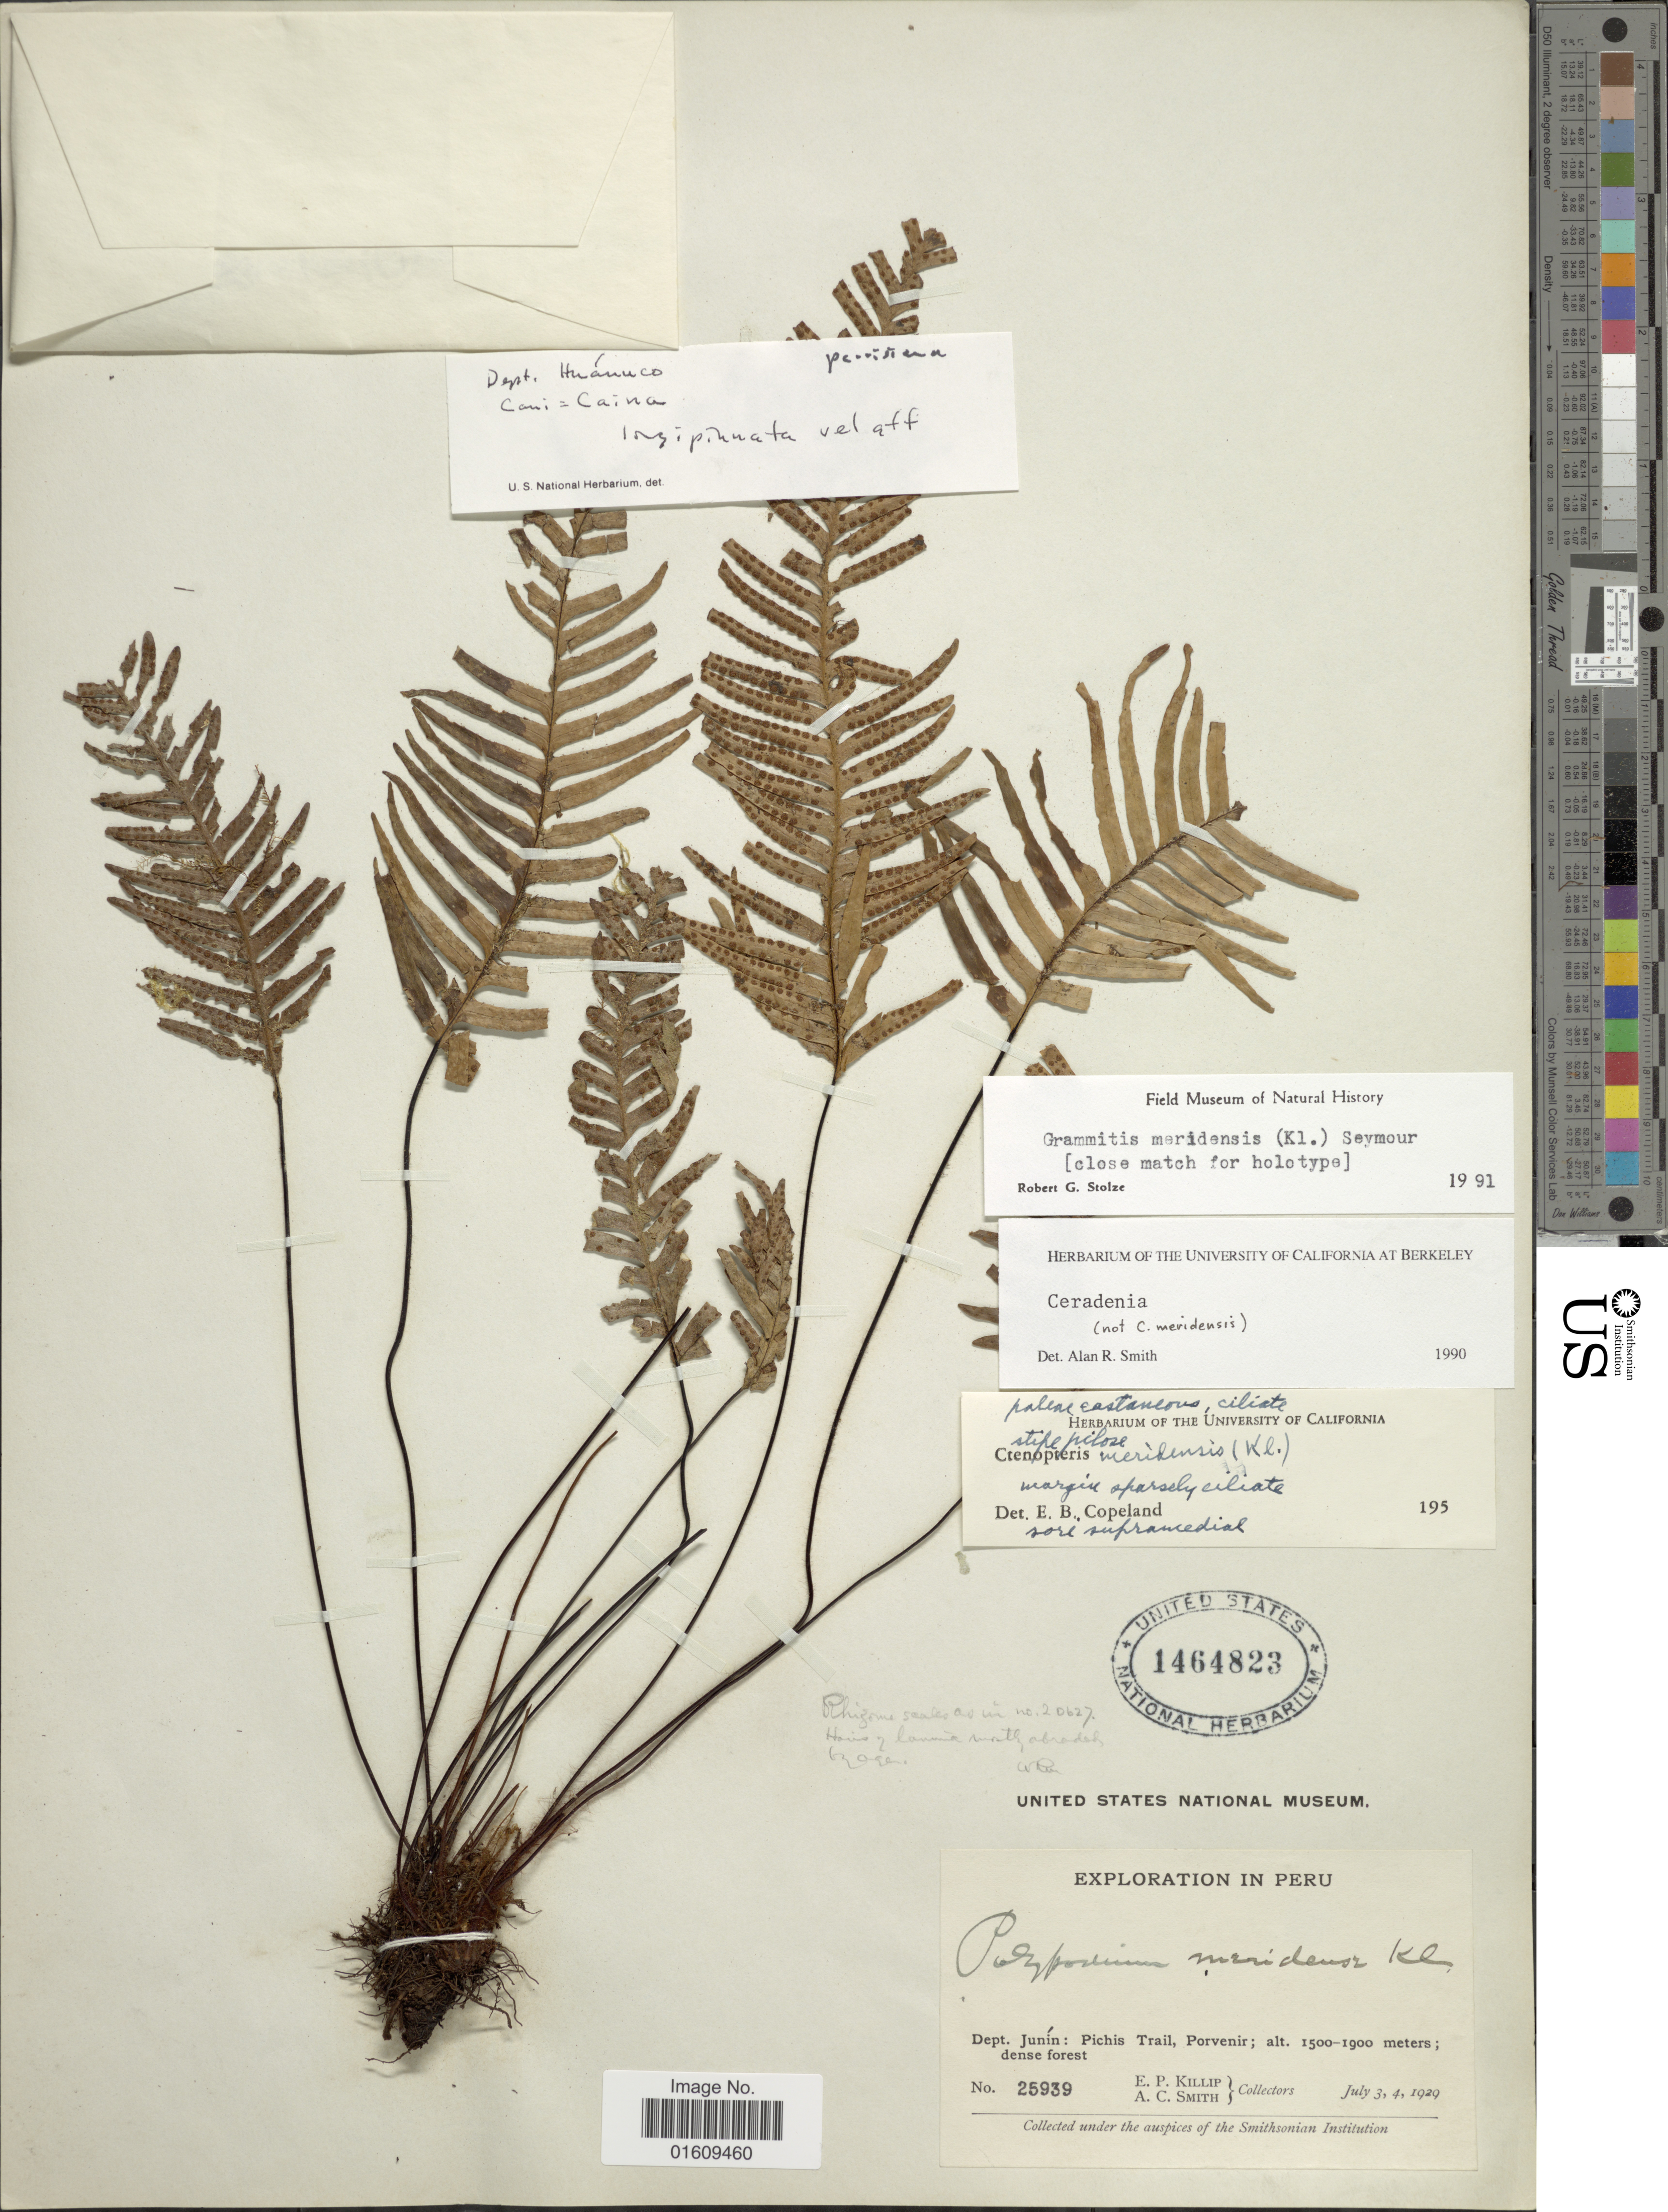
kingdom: Plantae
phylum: Tracheophyta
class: Polypodiopsida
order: Polypodiales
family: Polypodiaceae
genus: Ceradenia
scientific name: Ceradenia meridensis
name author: (Klotzsch) L.E. Bishop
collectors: E. P. Killip & A. C. Smith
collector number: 25939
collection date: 1929-07-03/1939-07-04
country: Peru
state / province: Junín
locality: Peru, Dept. Junín: Pichis Trail, Porvenir.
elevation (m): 1500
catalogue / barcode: US 1464823